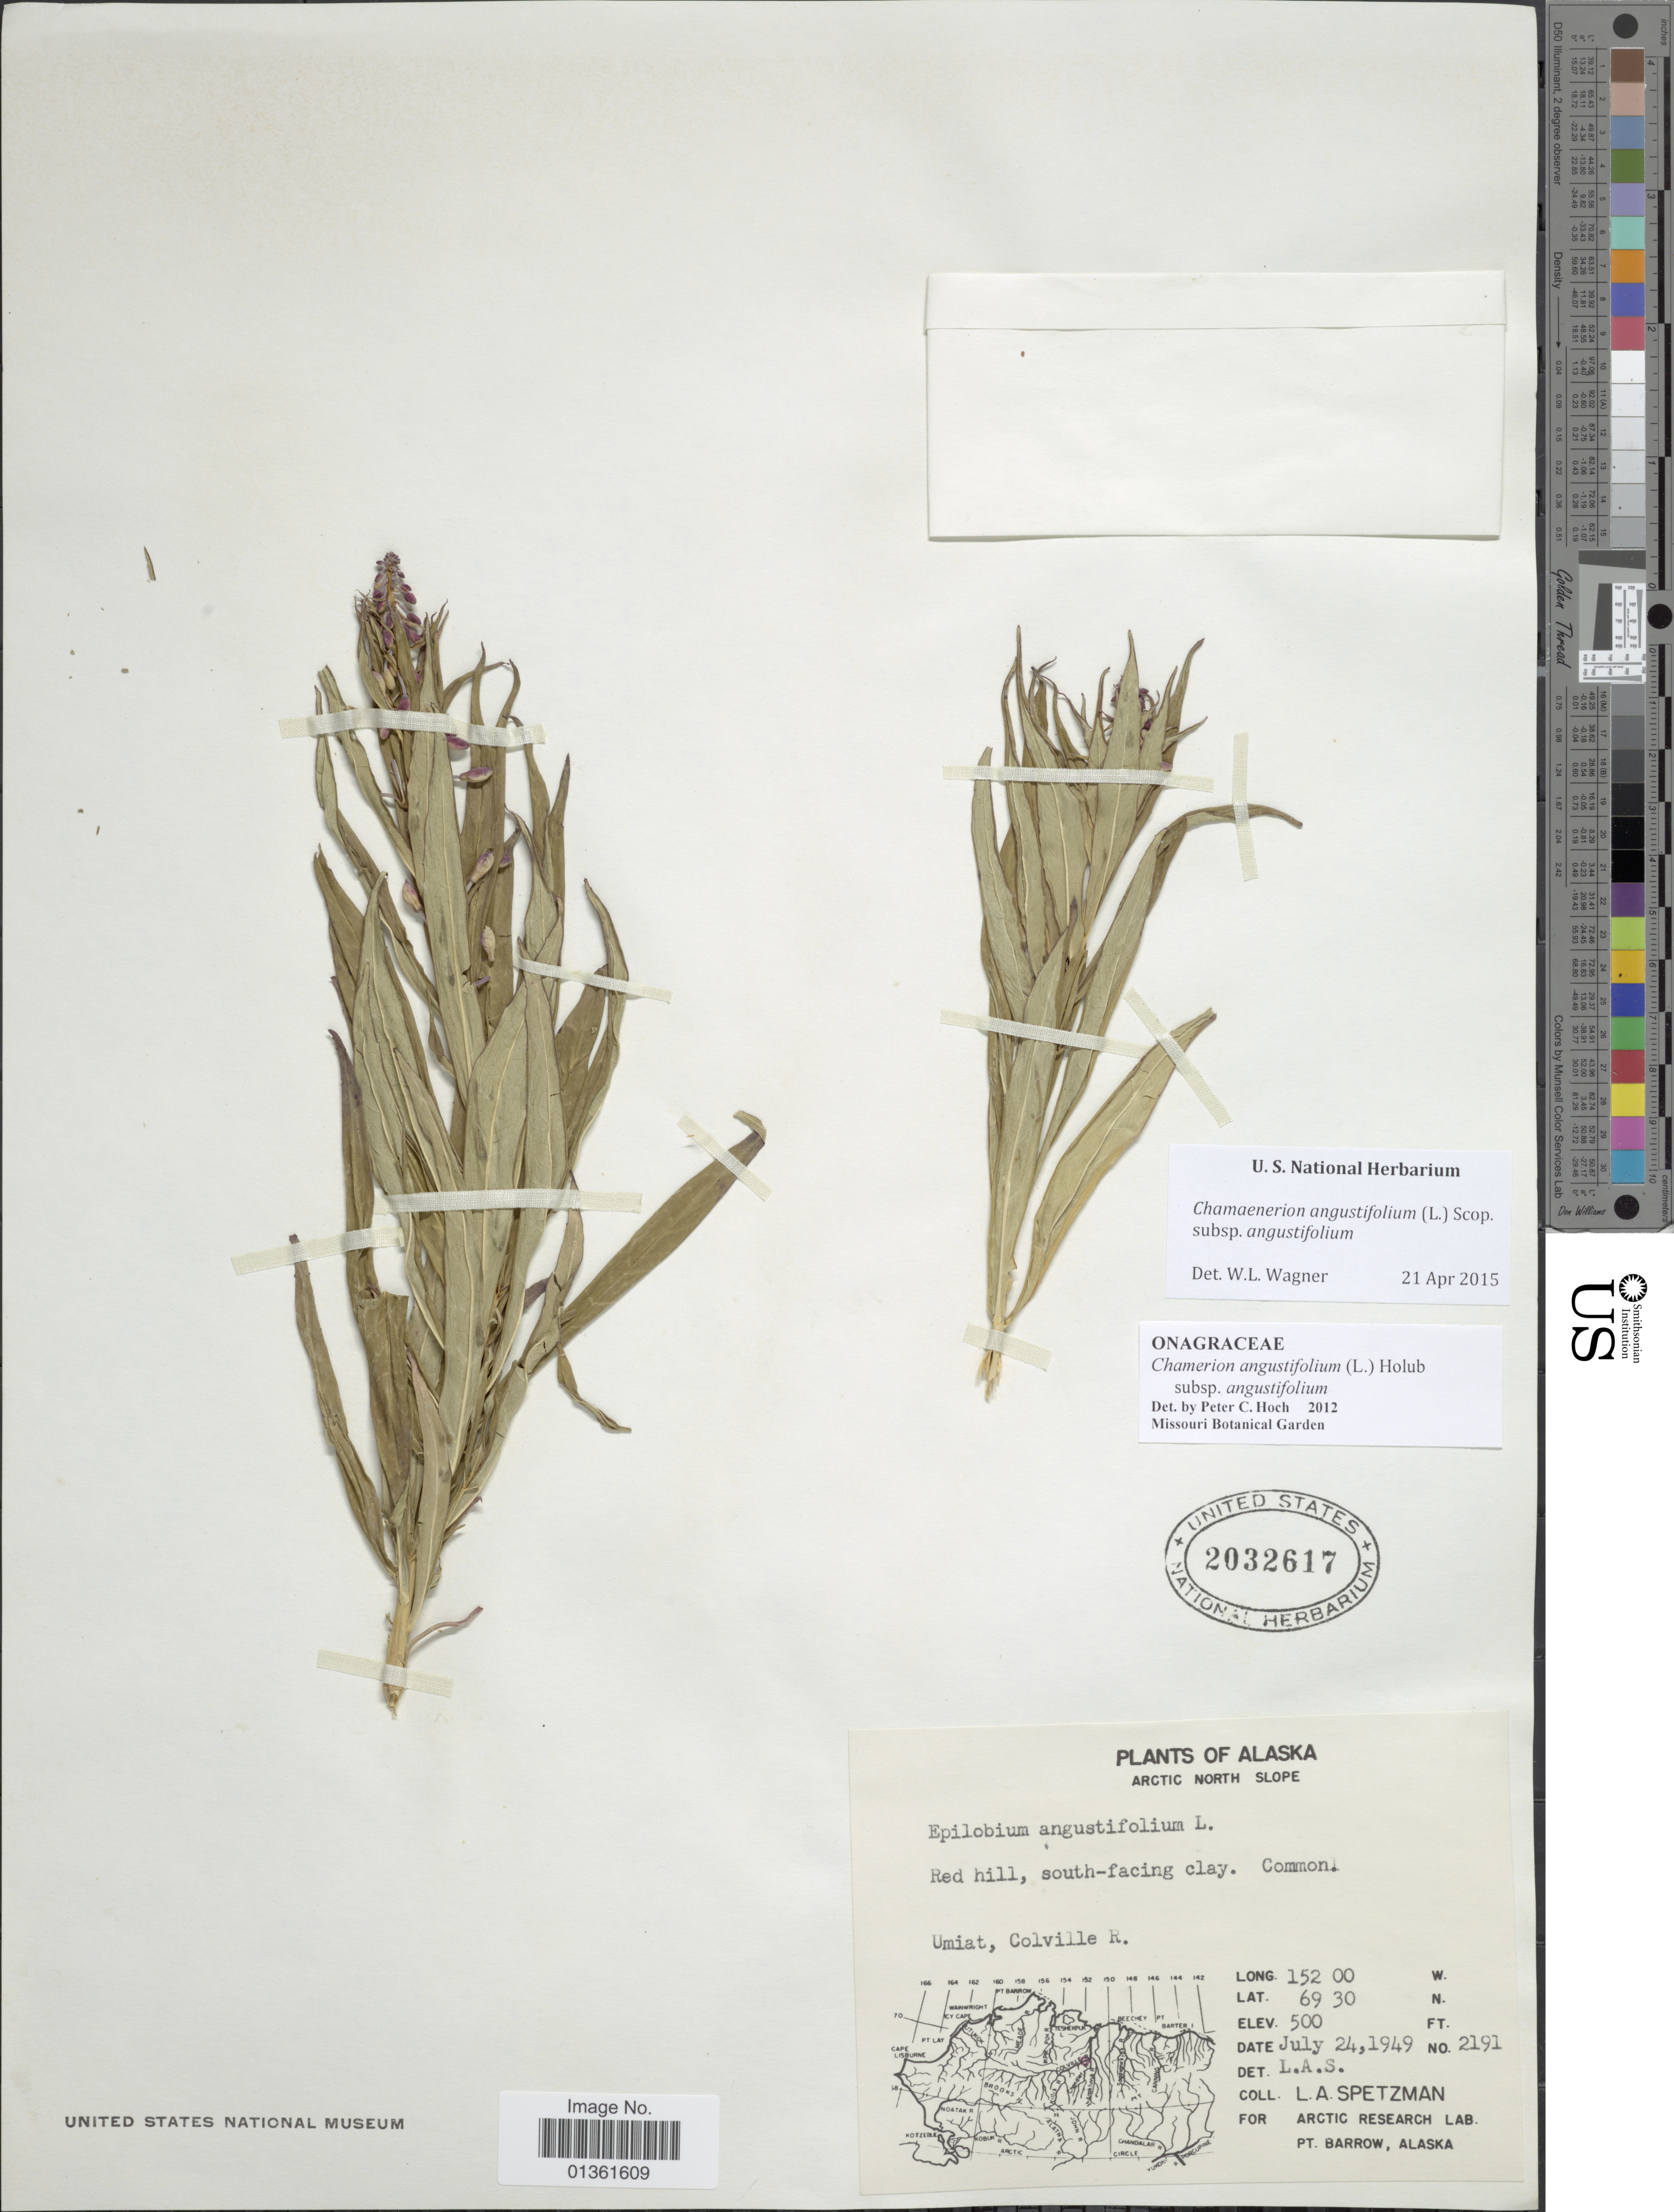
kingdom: Plantae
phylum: Tracheophyta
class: Magnoliopsida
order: Myrtales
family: Onagraceae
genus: Chamaenerion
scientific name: Chamaenerion angustifolium subsp. angustifolium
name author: (L.) Scop.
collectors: L. Spetzman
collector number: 2191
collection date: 1949-07-24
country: United States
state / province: Alaska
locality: Arctic North Slope. Red hill, south-facing clay. Umiat, Colville R.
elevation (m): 152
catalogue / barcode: US 2032617